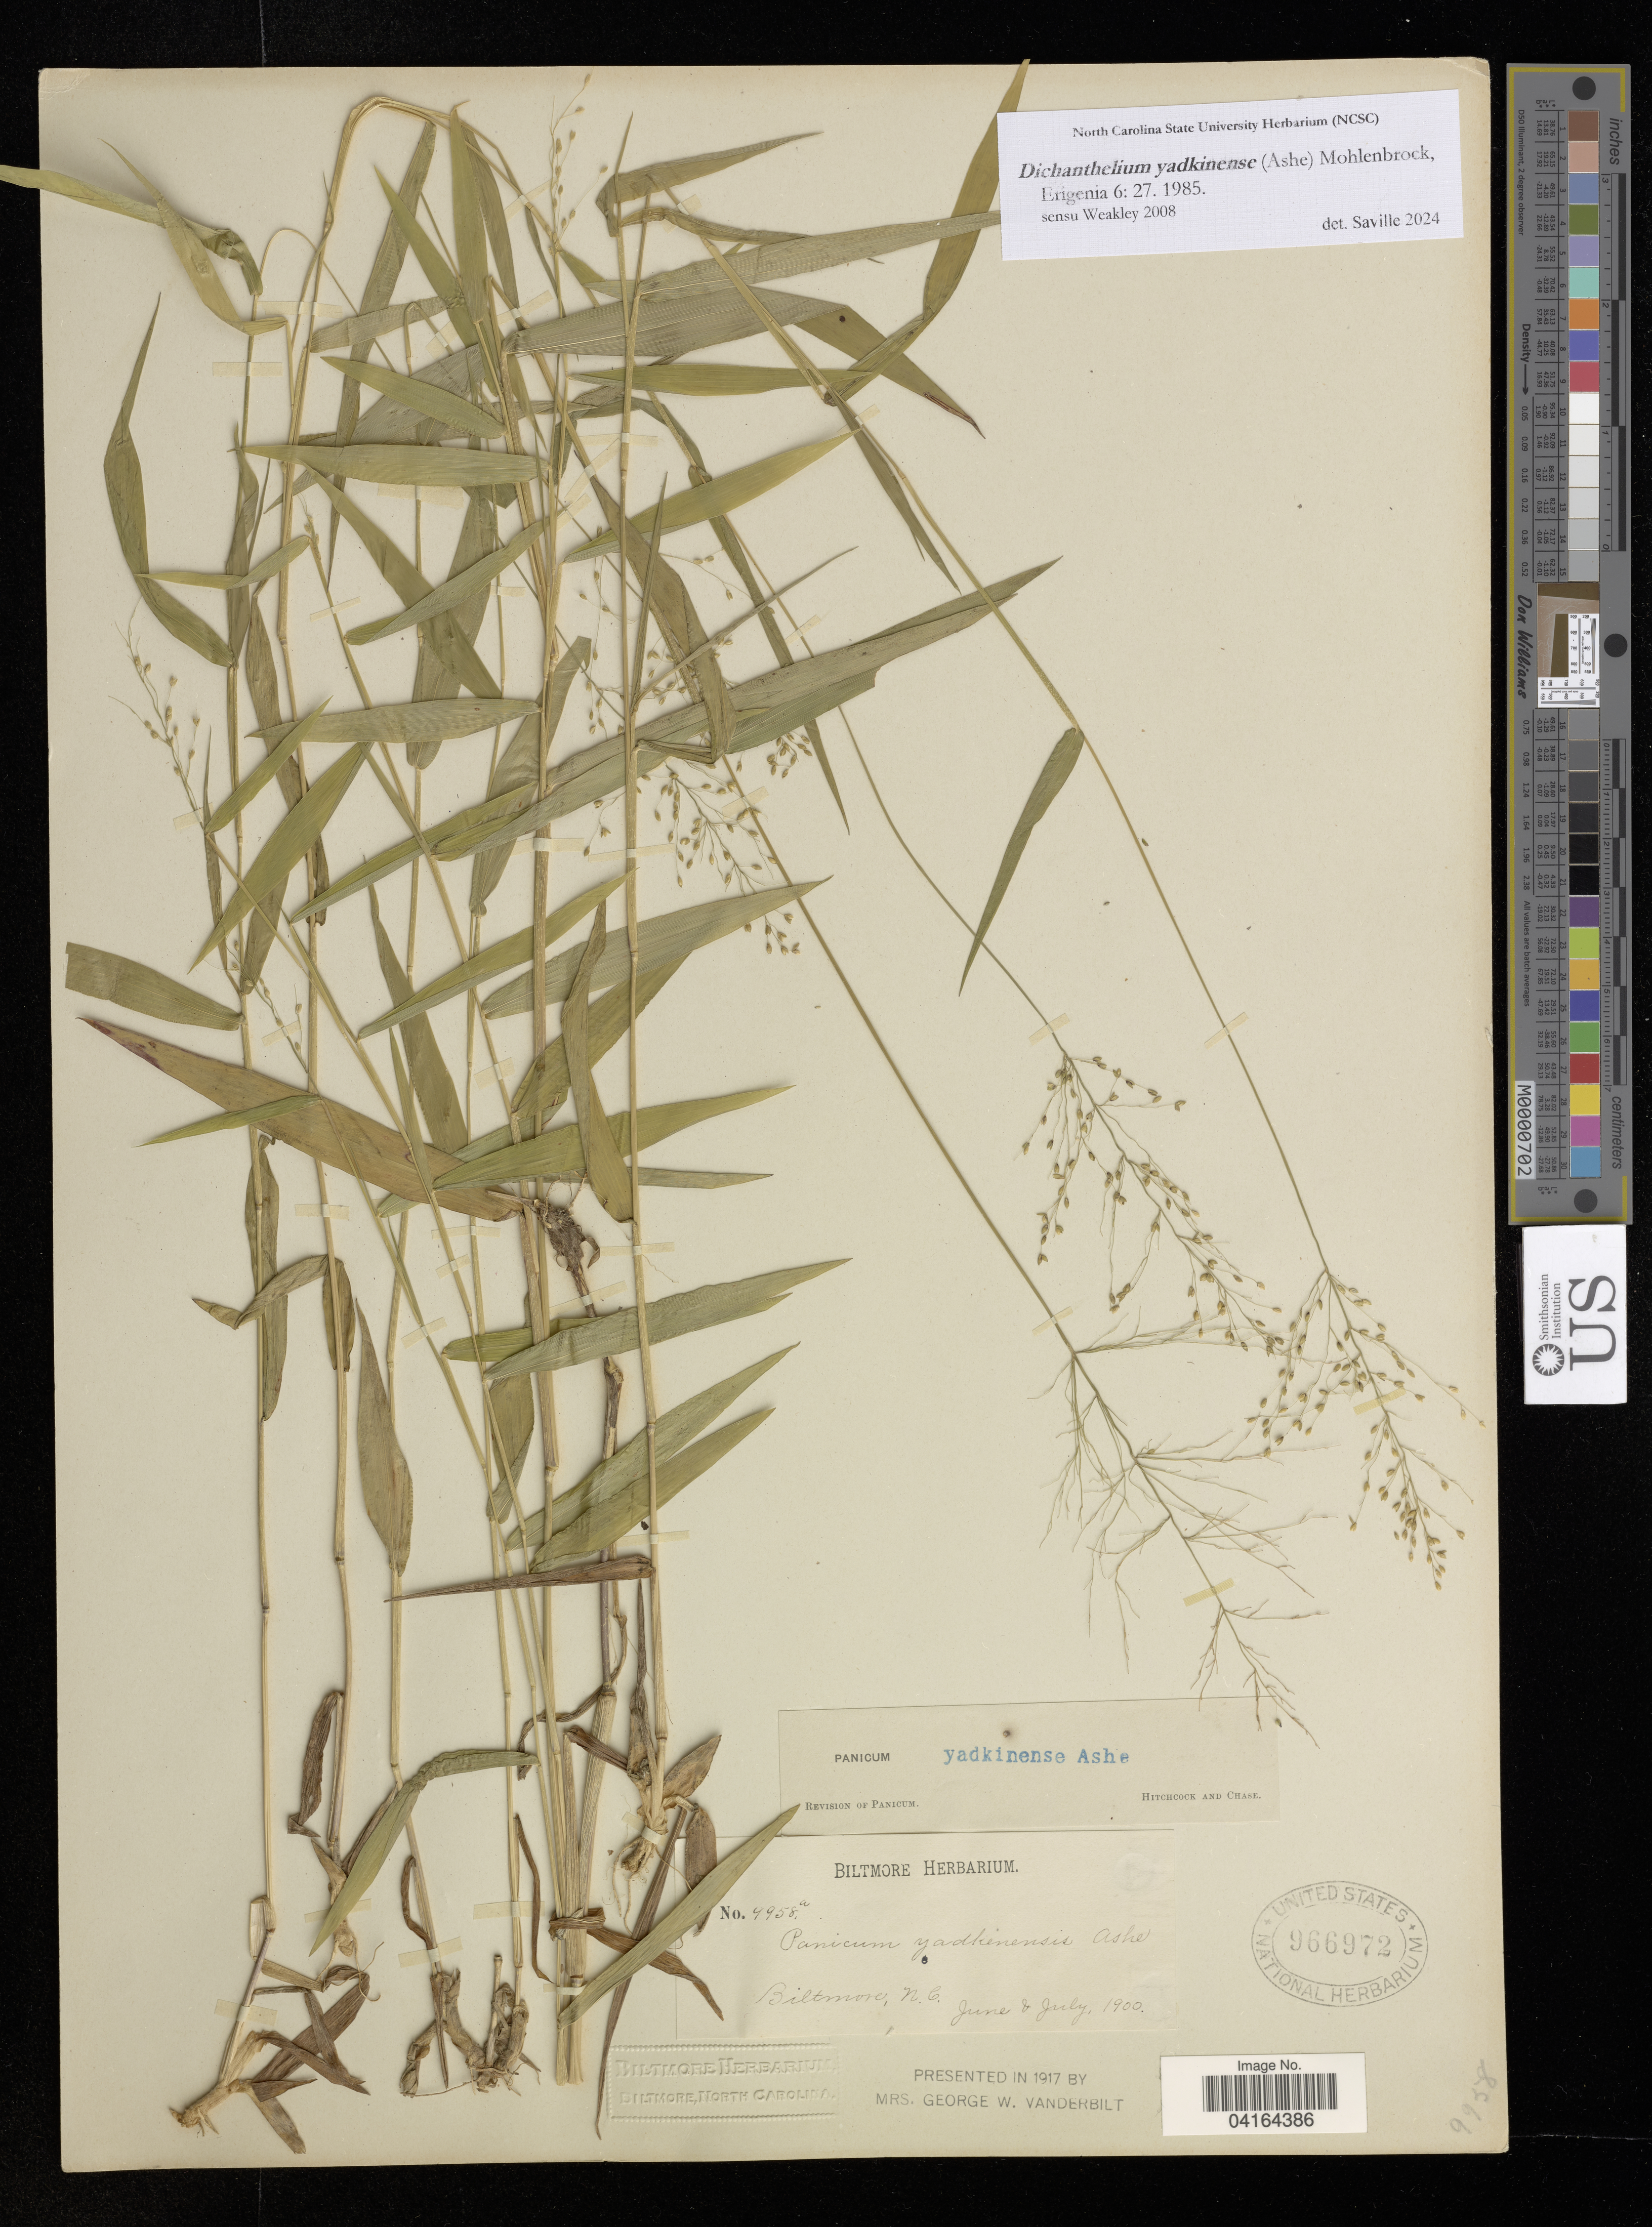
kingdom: Plantae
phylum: Tracheophyta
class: Liliopsida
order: Poales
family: Poaceae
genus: Dichanthelium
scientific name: Dichanthelium yadkinense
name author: (Ashe) Mohlenbr.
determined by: Saville, A. C., (NCSC), North Carolina State University (UNITED STATES)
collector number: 4958a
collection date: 1900-06/1900-07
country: United States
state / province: North Carolina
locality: Biltmore.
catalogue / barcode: US 966972